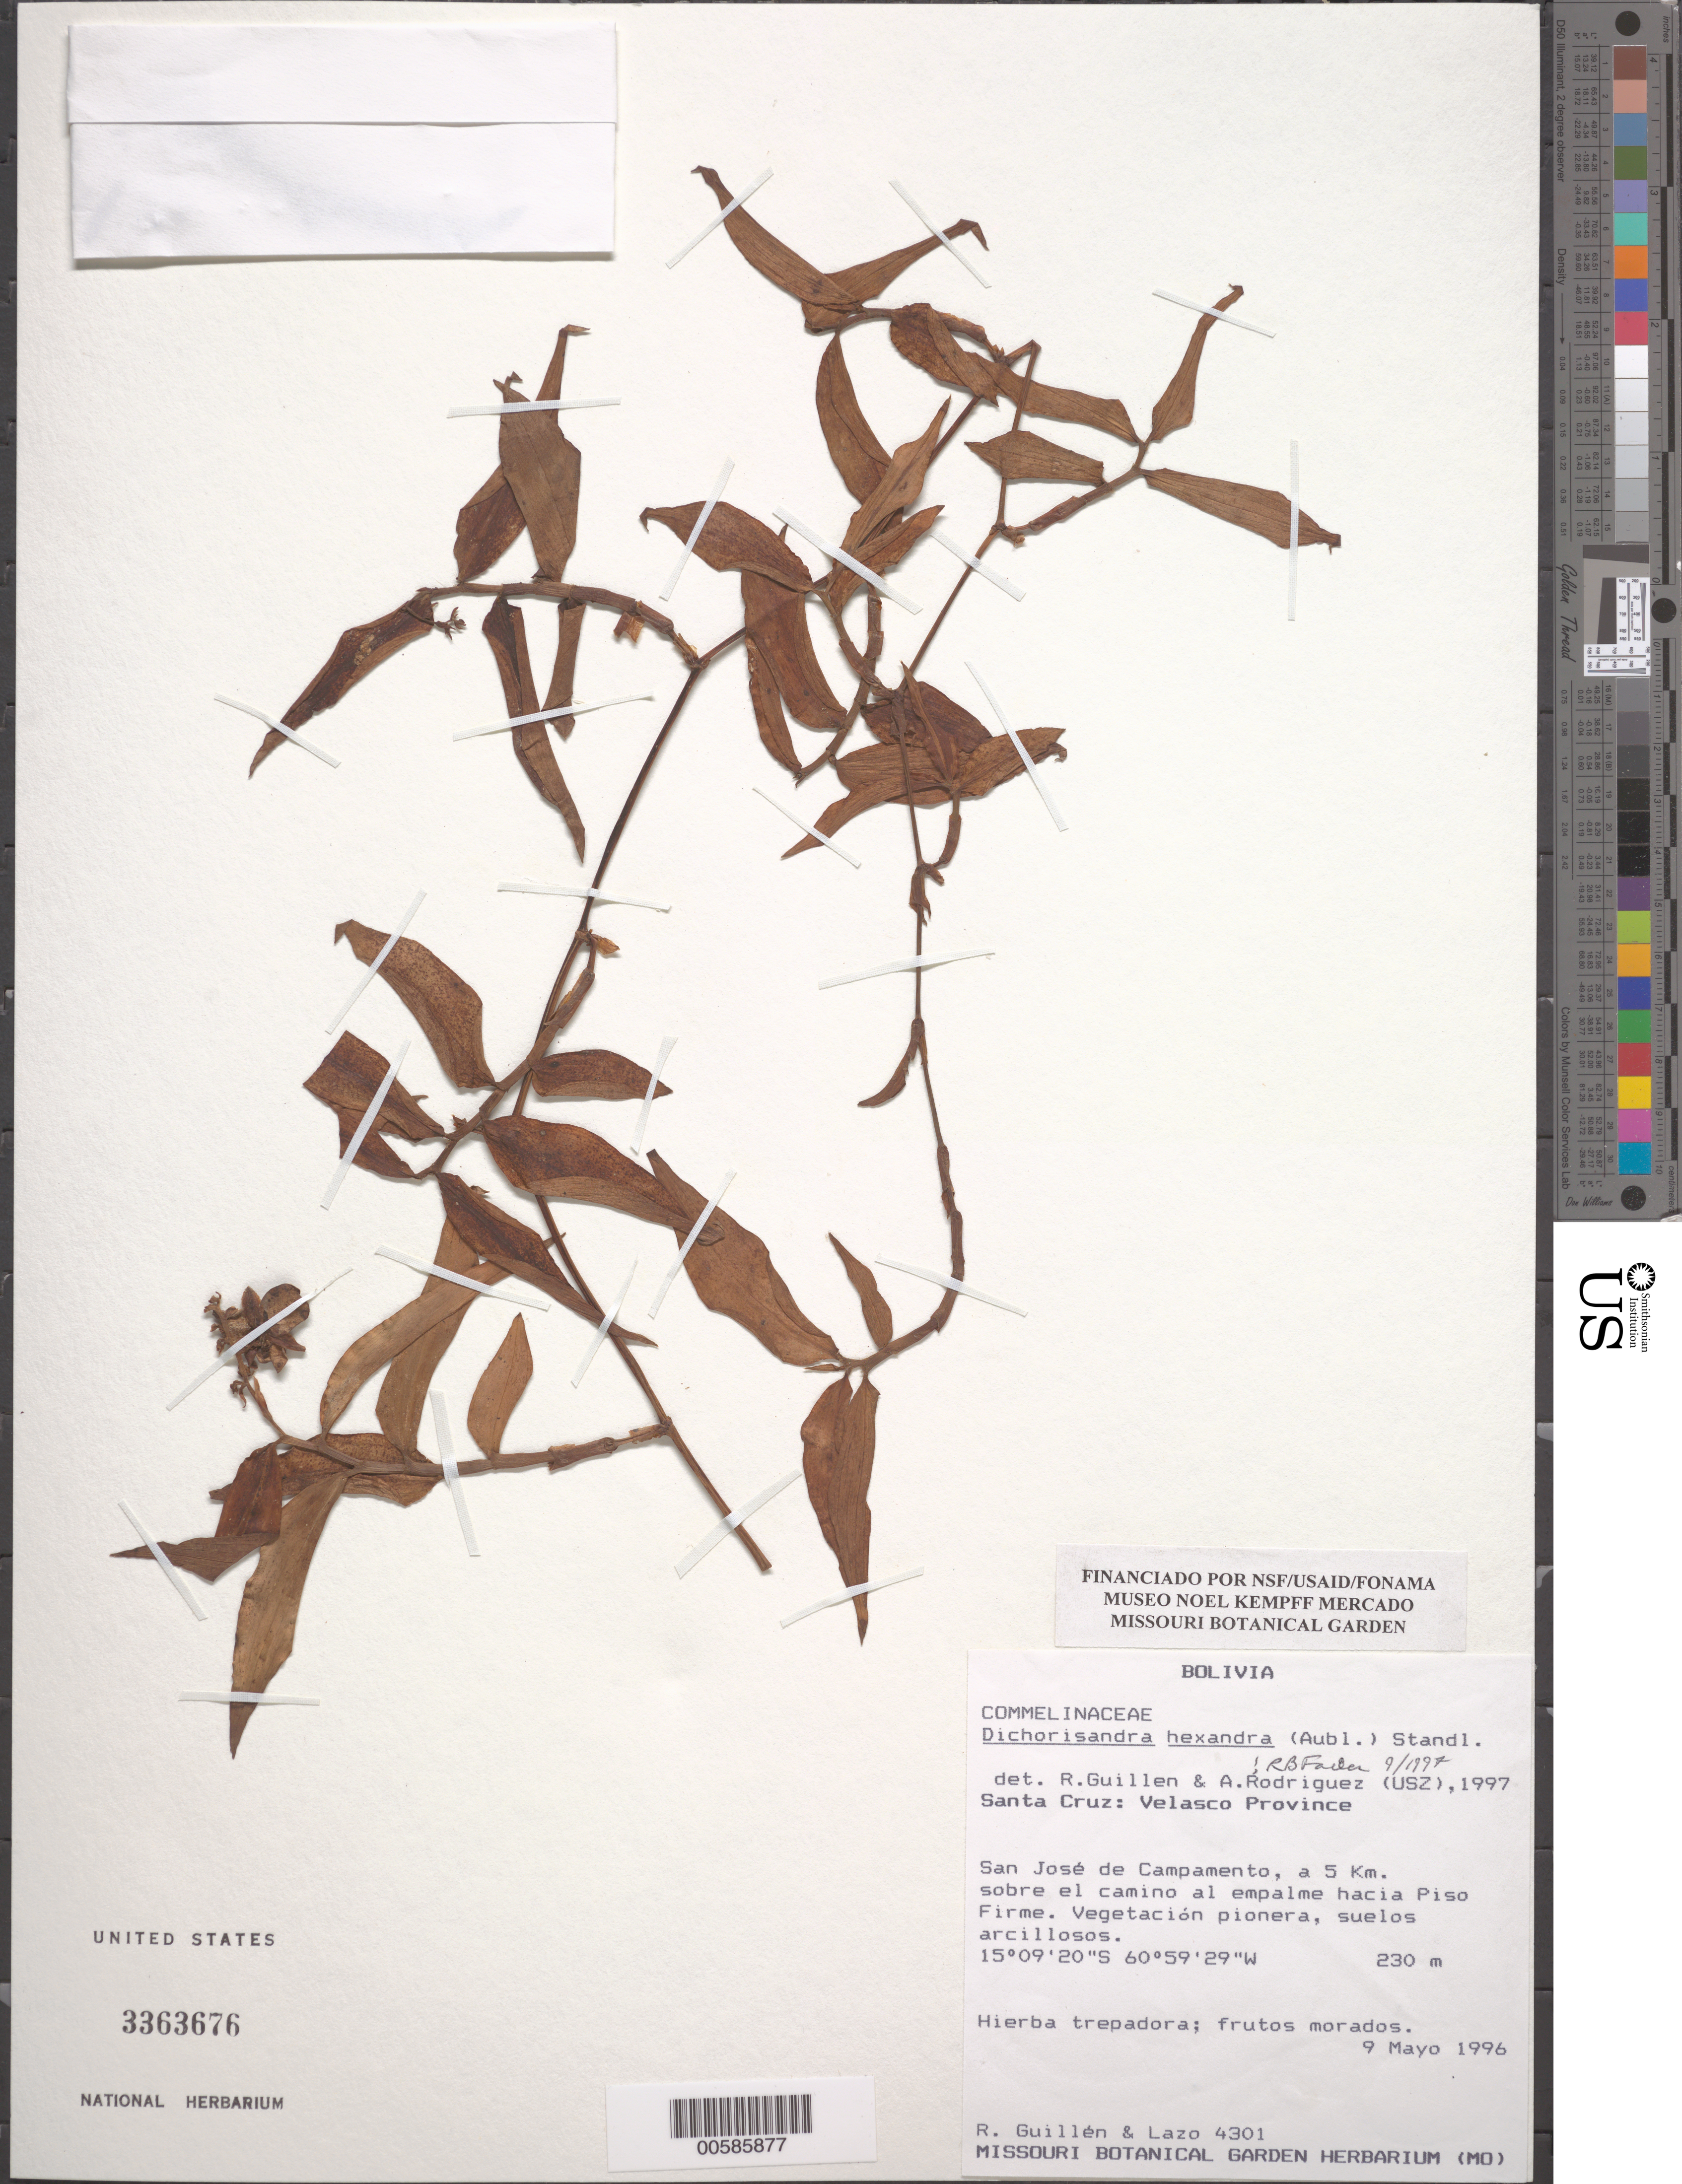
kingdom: Plantae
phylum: Tracheophyta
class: Liliopsida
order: Commelinales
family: Commelinaceae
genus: Dichorisandra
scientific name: Dichorisandra hexandra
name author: (Aubl.) Standl.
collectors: R. Guillén V. & -. Lazo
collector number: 4301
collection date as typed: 09 May 1996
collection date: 1996-05-09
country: Bolivia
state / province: Santa Cruz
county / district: Velasco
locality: San Jose de Campamento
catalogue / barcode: US 3363676